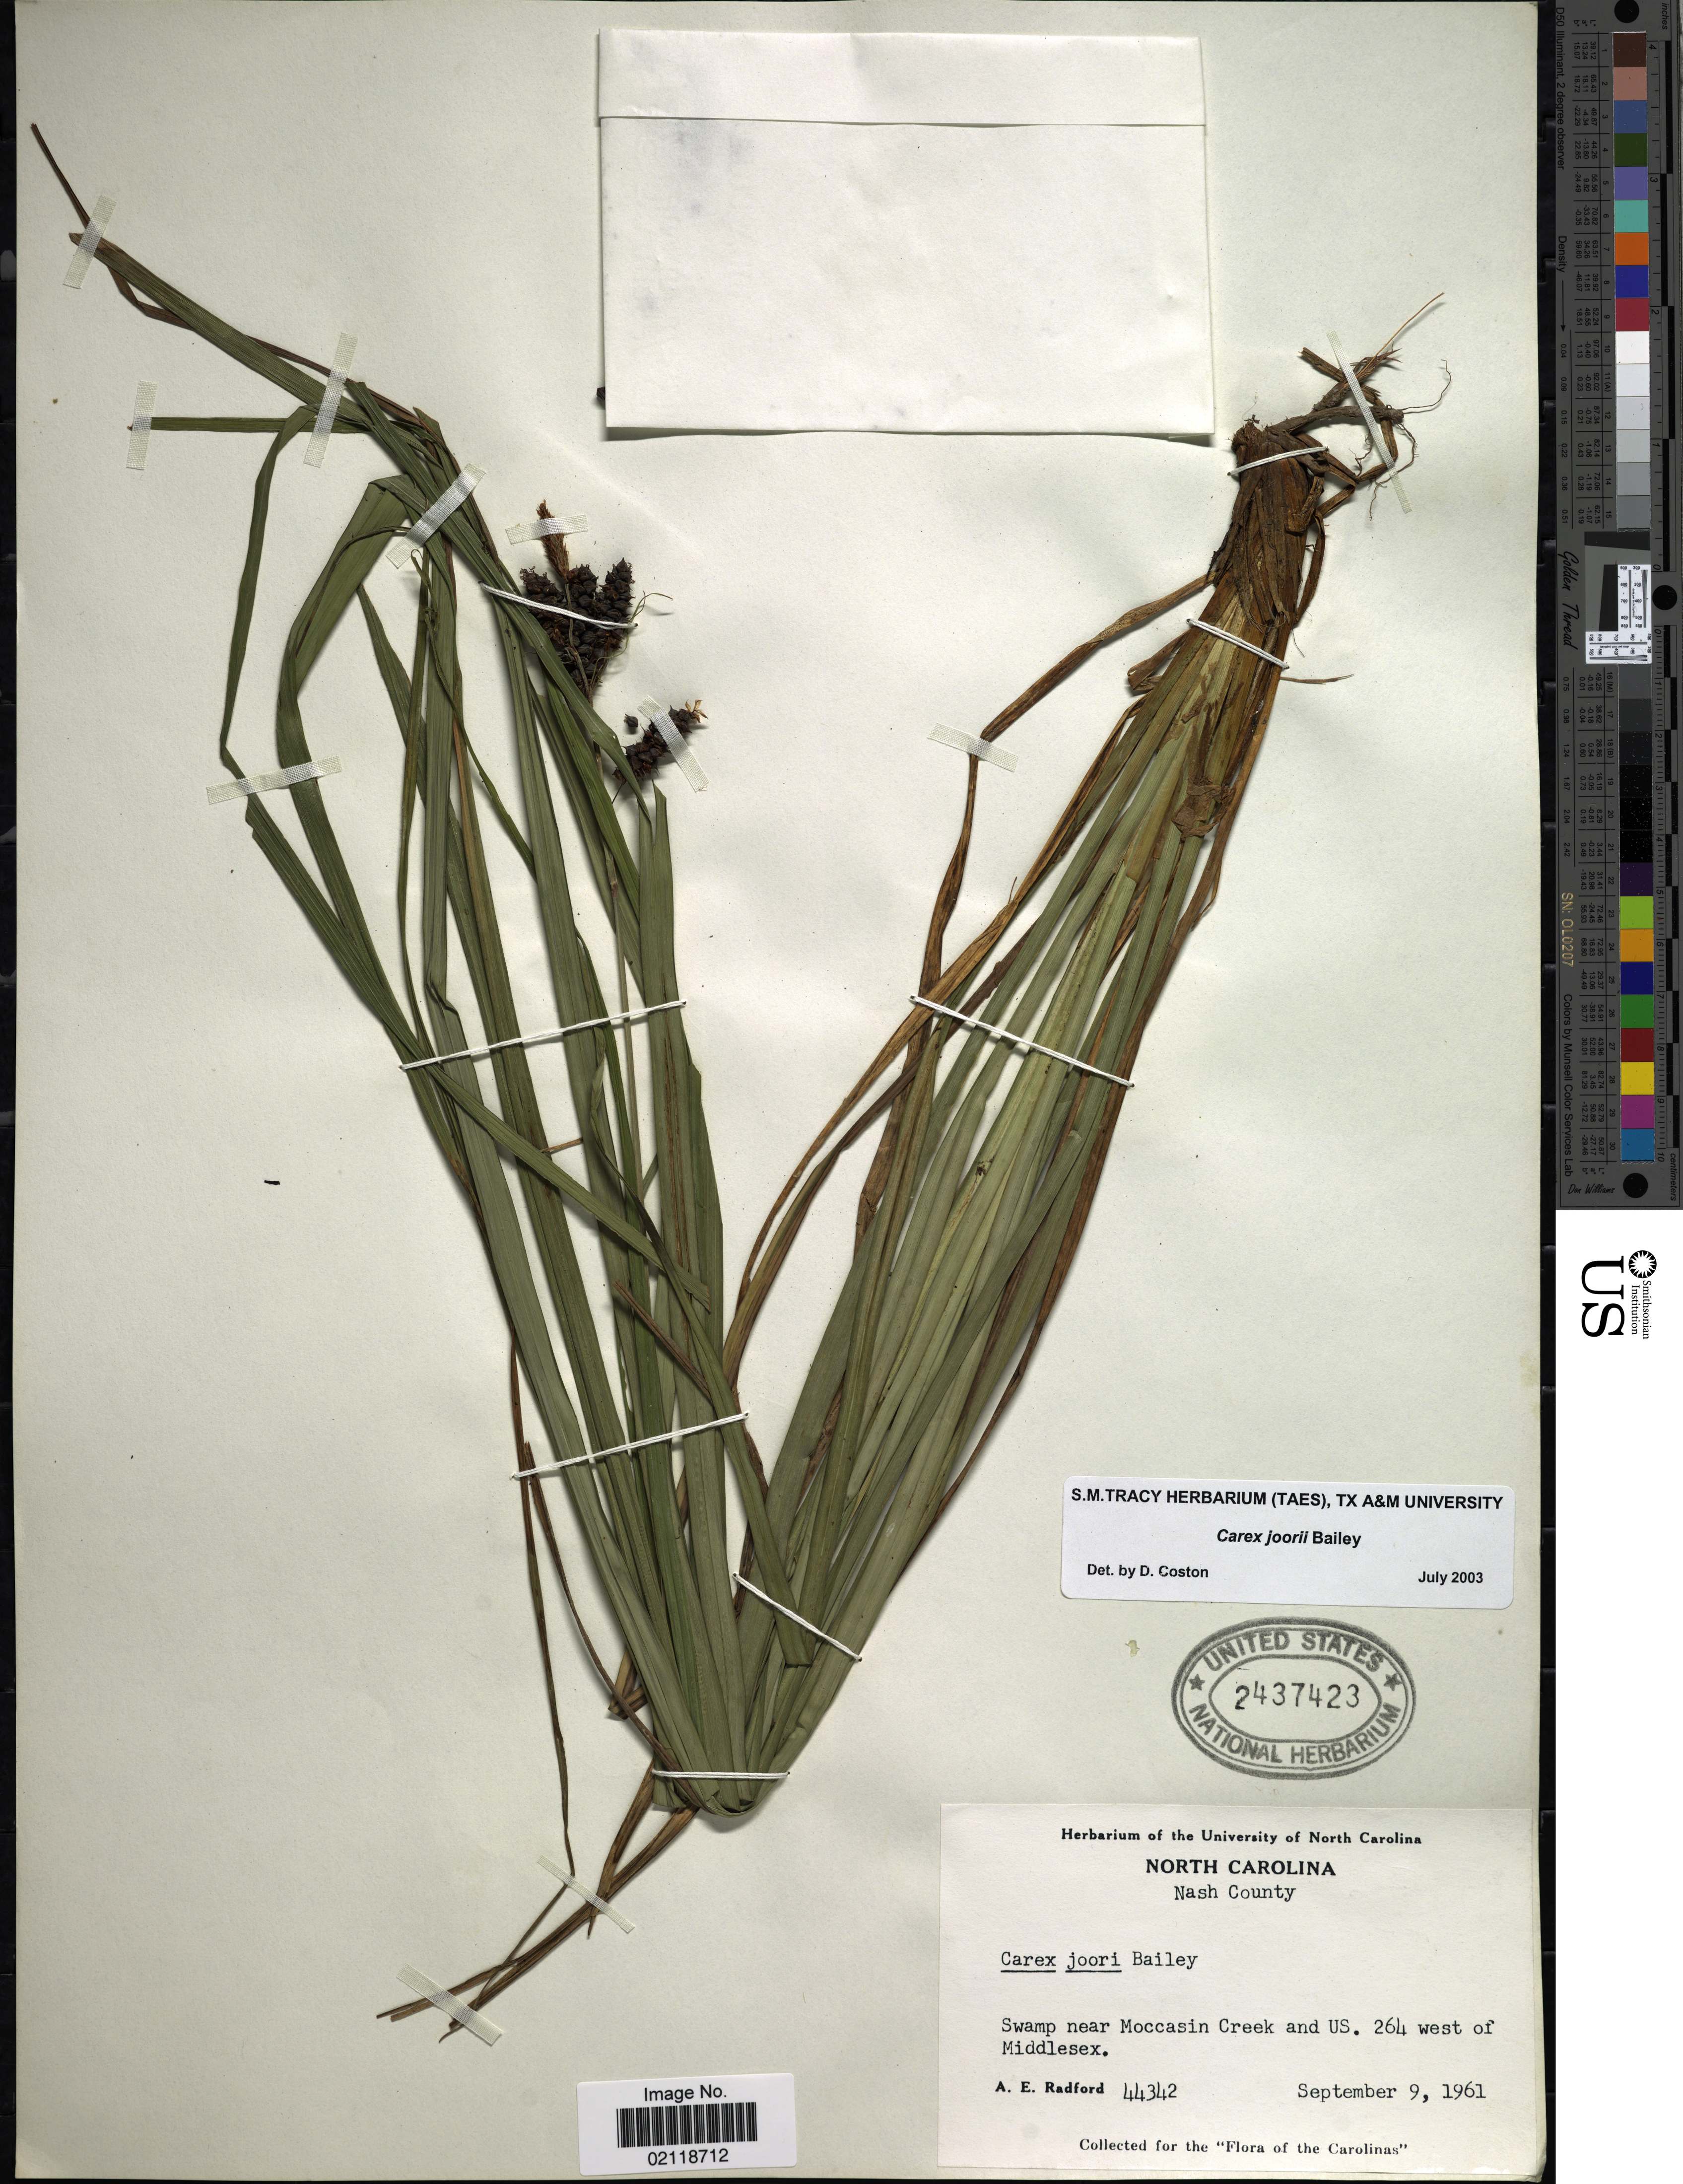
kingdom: Plantae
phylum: Tracheophyta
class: Liliopsida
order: Poales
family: Cyperaceae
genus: Carex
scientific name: Carex joorii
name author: L.H. Bailey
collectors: A. E. Radford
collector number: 44342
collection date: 1961-09-09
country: United States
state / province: North Carolina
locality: Nash County, swamp near Moccasin Creek and US. 264 west of Middlesex, "The Carolinas".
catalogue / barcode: US 2437423